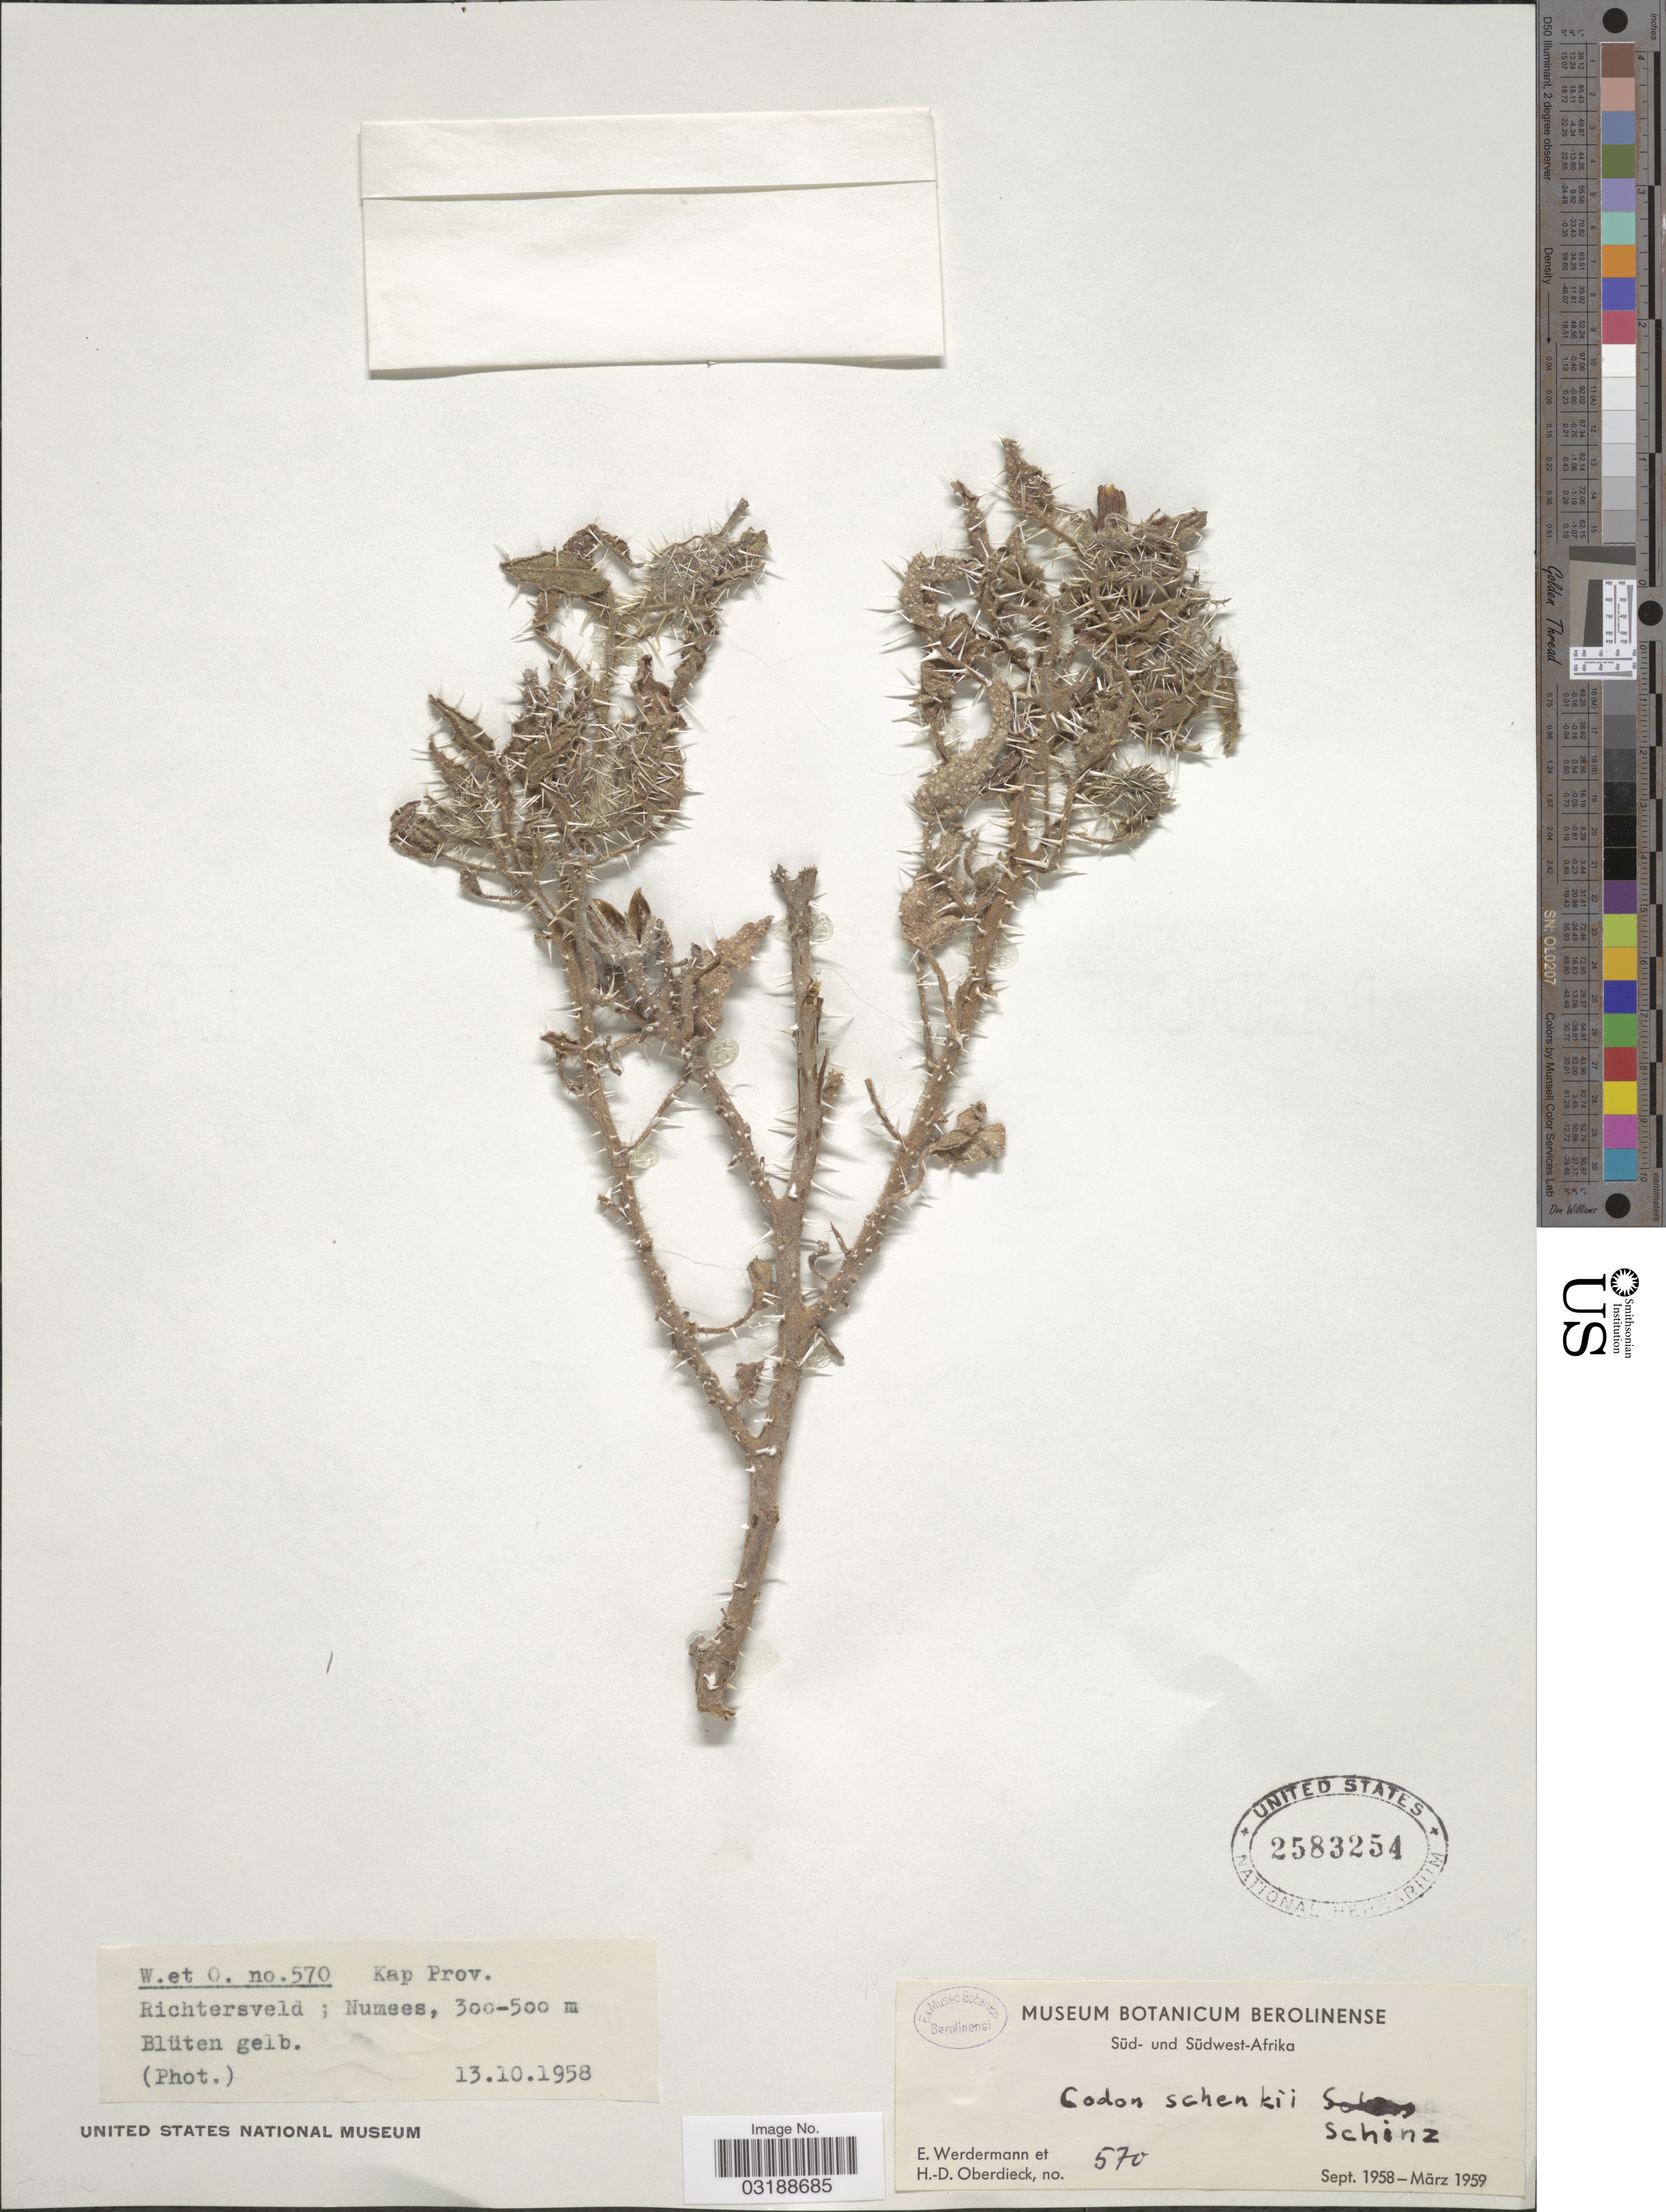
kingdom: Plantae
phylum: Tracheophyta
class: Magnoliopsida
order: Boraginales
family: Codonaceae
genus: Codon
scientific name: Codon schenckii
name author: Schinz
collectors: E. Werdermann & H. Oberdieck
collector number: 570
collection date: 1958-10-13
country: Namibia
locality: Kap Prov. Richtersveld; Numees. Süd- und Südwest-Afrika.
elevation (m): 300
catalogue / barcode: US 2583254